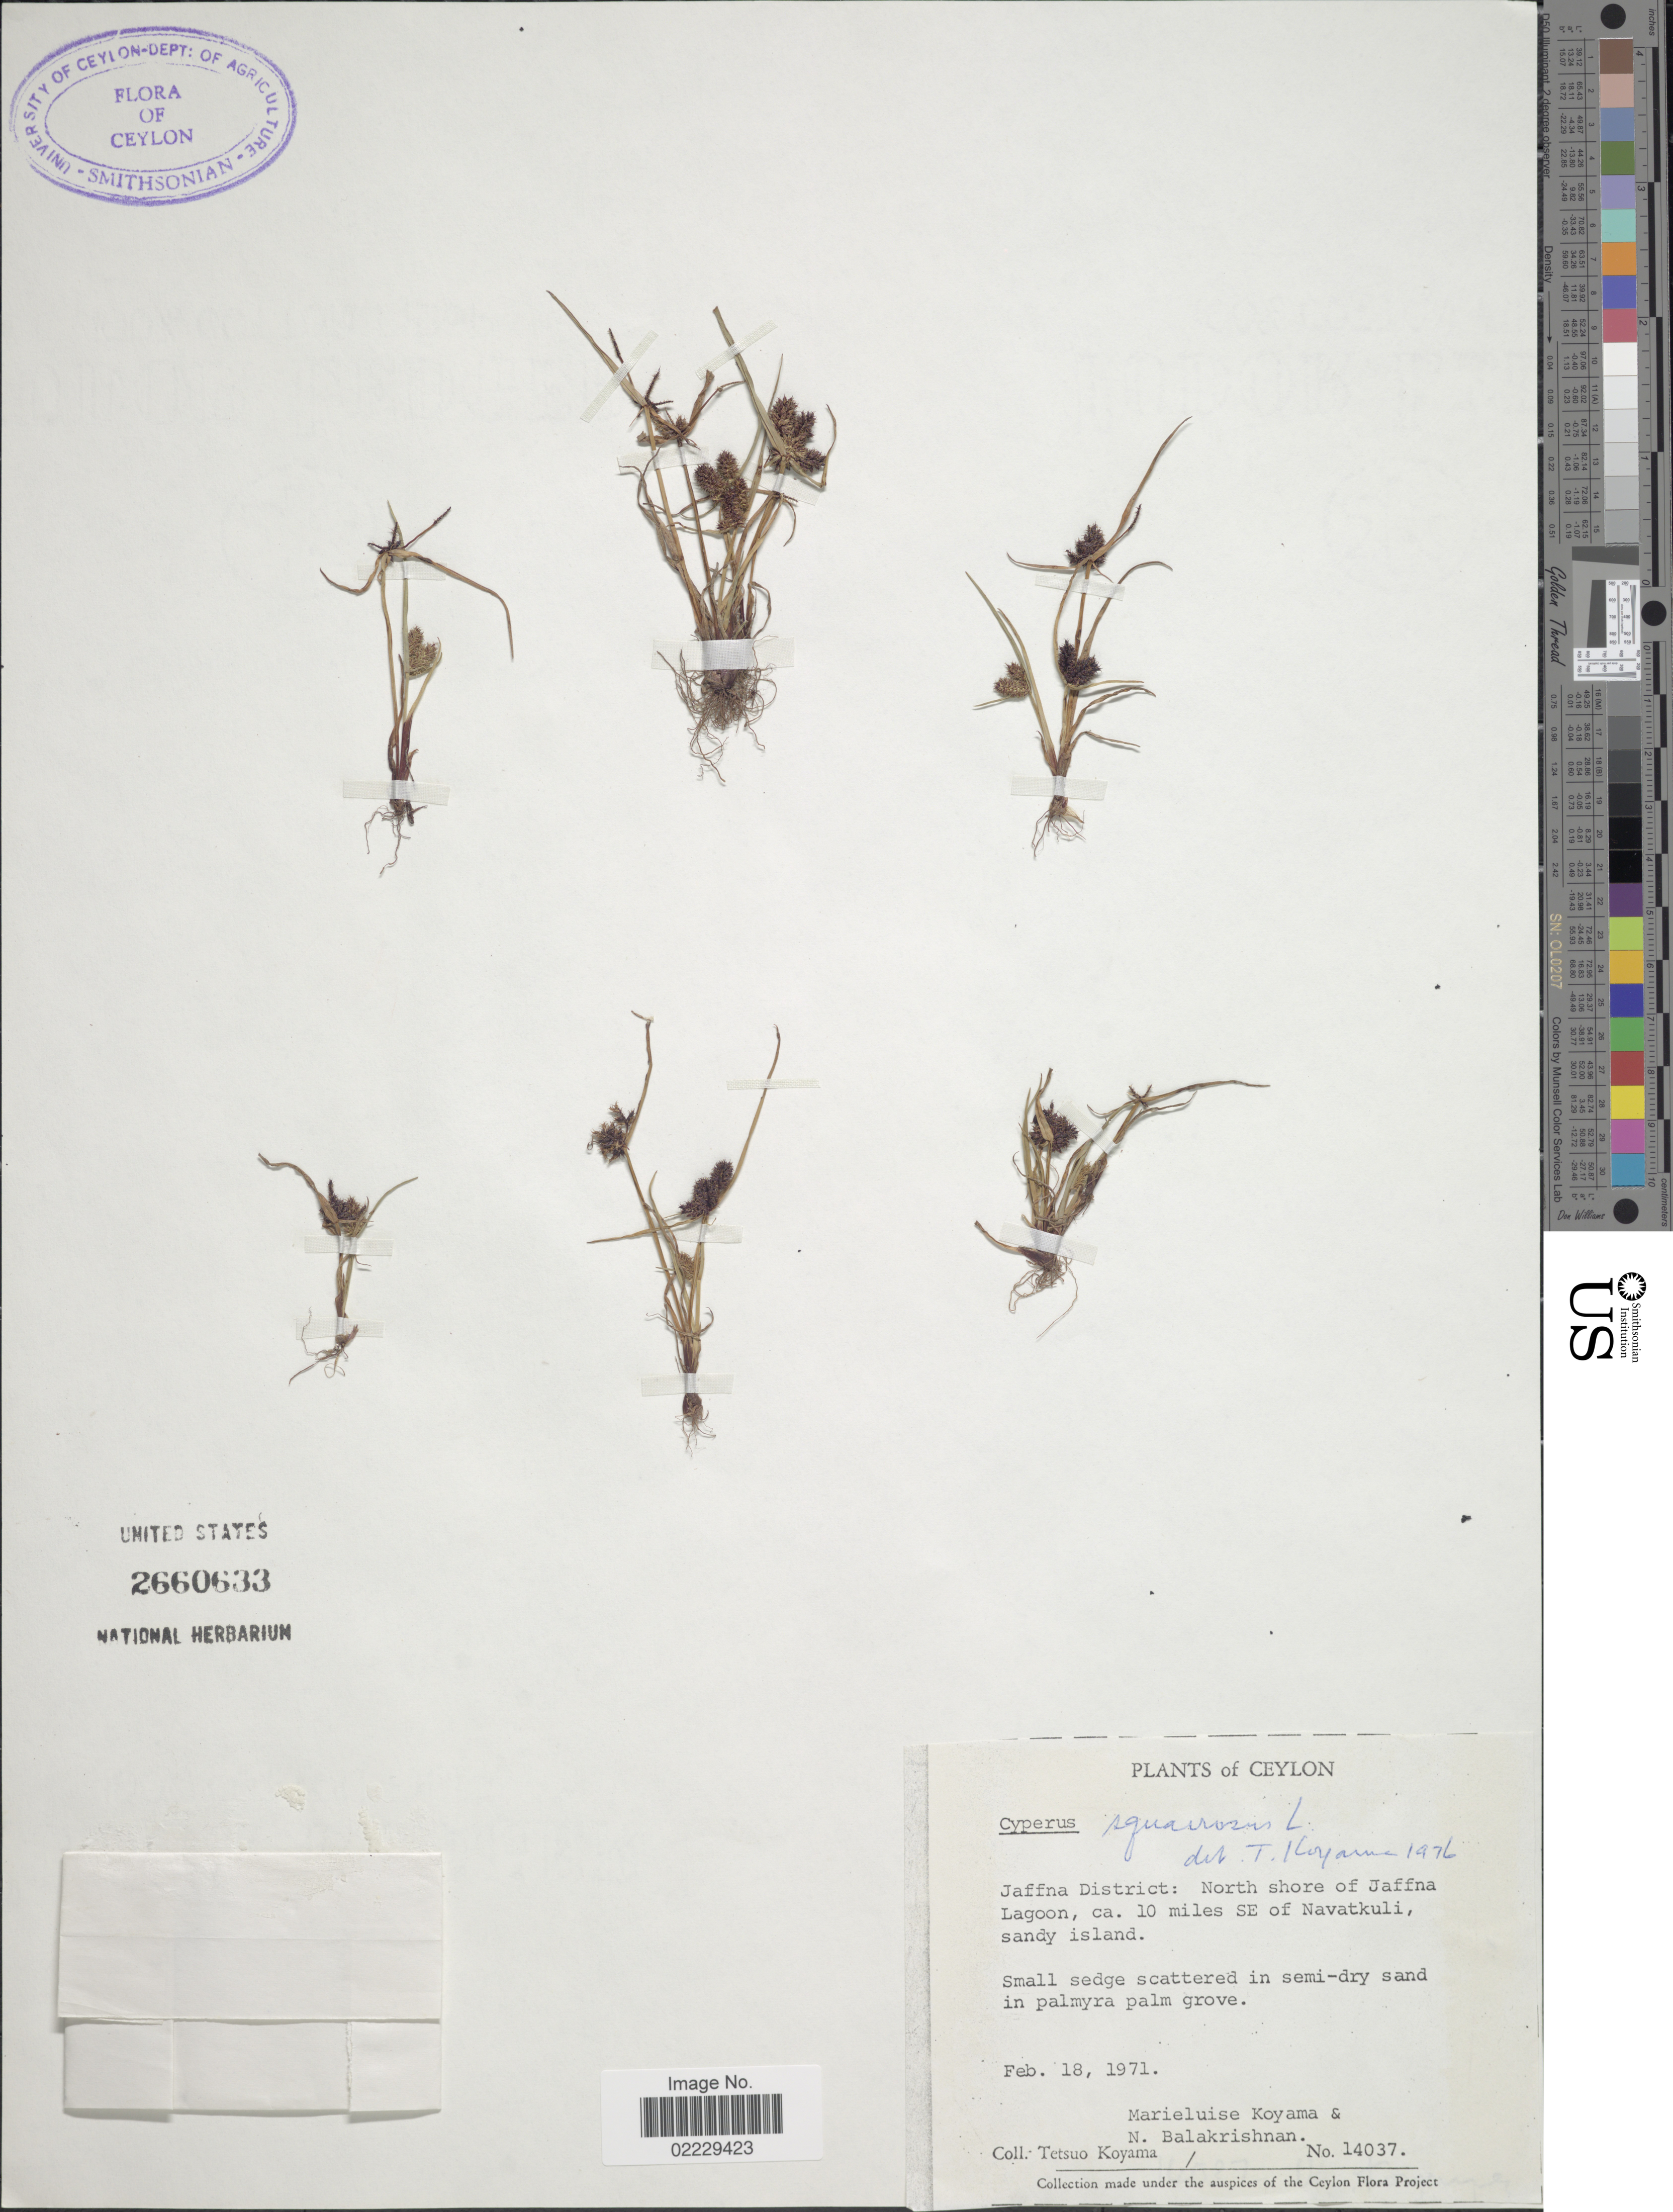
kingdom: Plantae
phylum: Tracheophyta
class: Liliopsida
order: Poales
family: Cyperaceae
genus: Cyperus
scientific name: Cyperus squarrosus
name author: L.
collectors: T. Koyama, M. Koyama & N. Balakrishnan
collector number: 14037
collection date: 1971-02-18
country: Sri Lanka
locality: Ceylon, Jaffna District: North shore of Jaffna Lagoon, ca. 10 miles SE of Navatkuli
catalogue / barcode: US 2660633